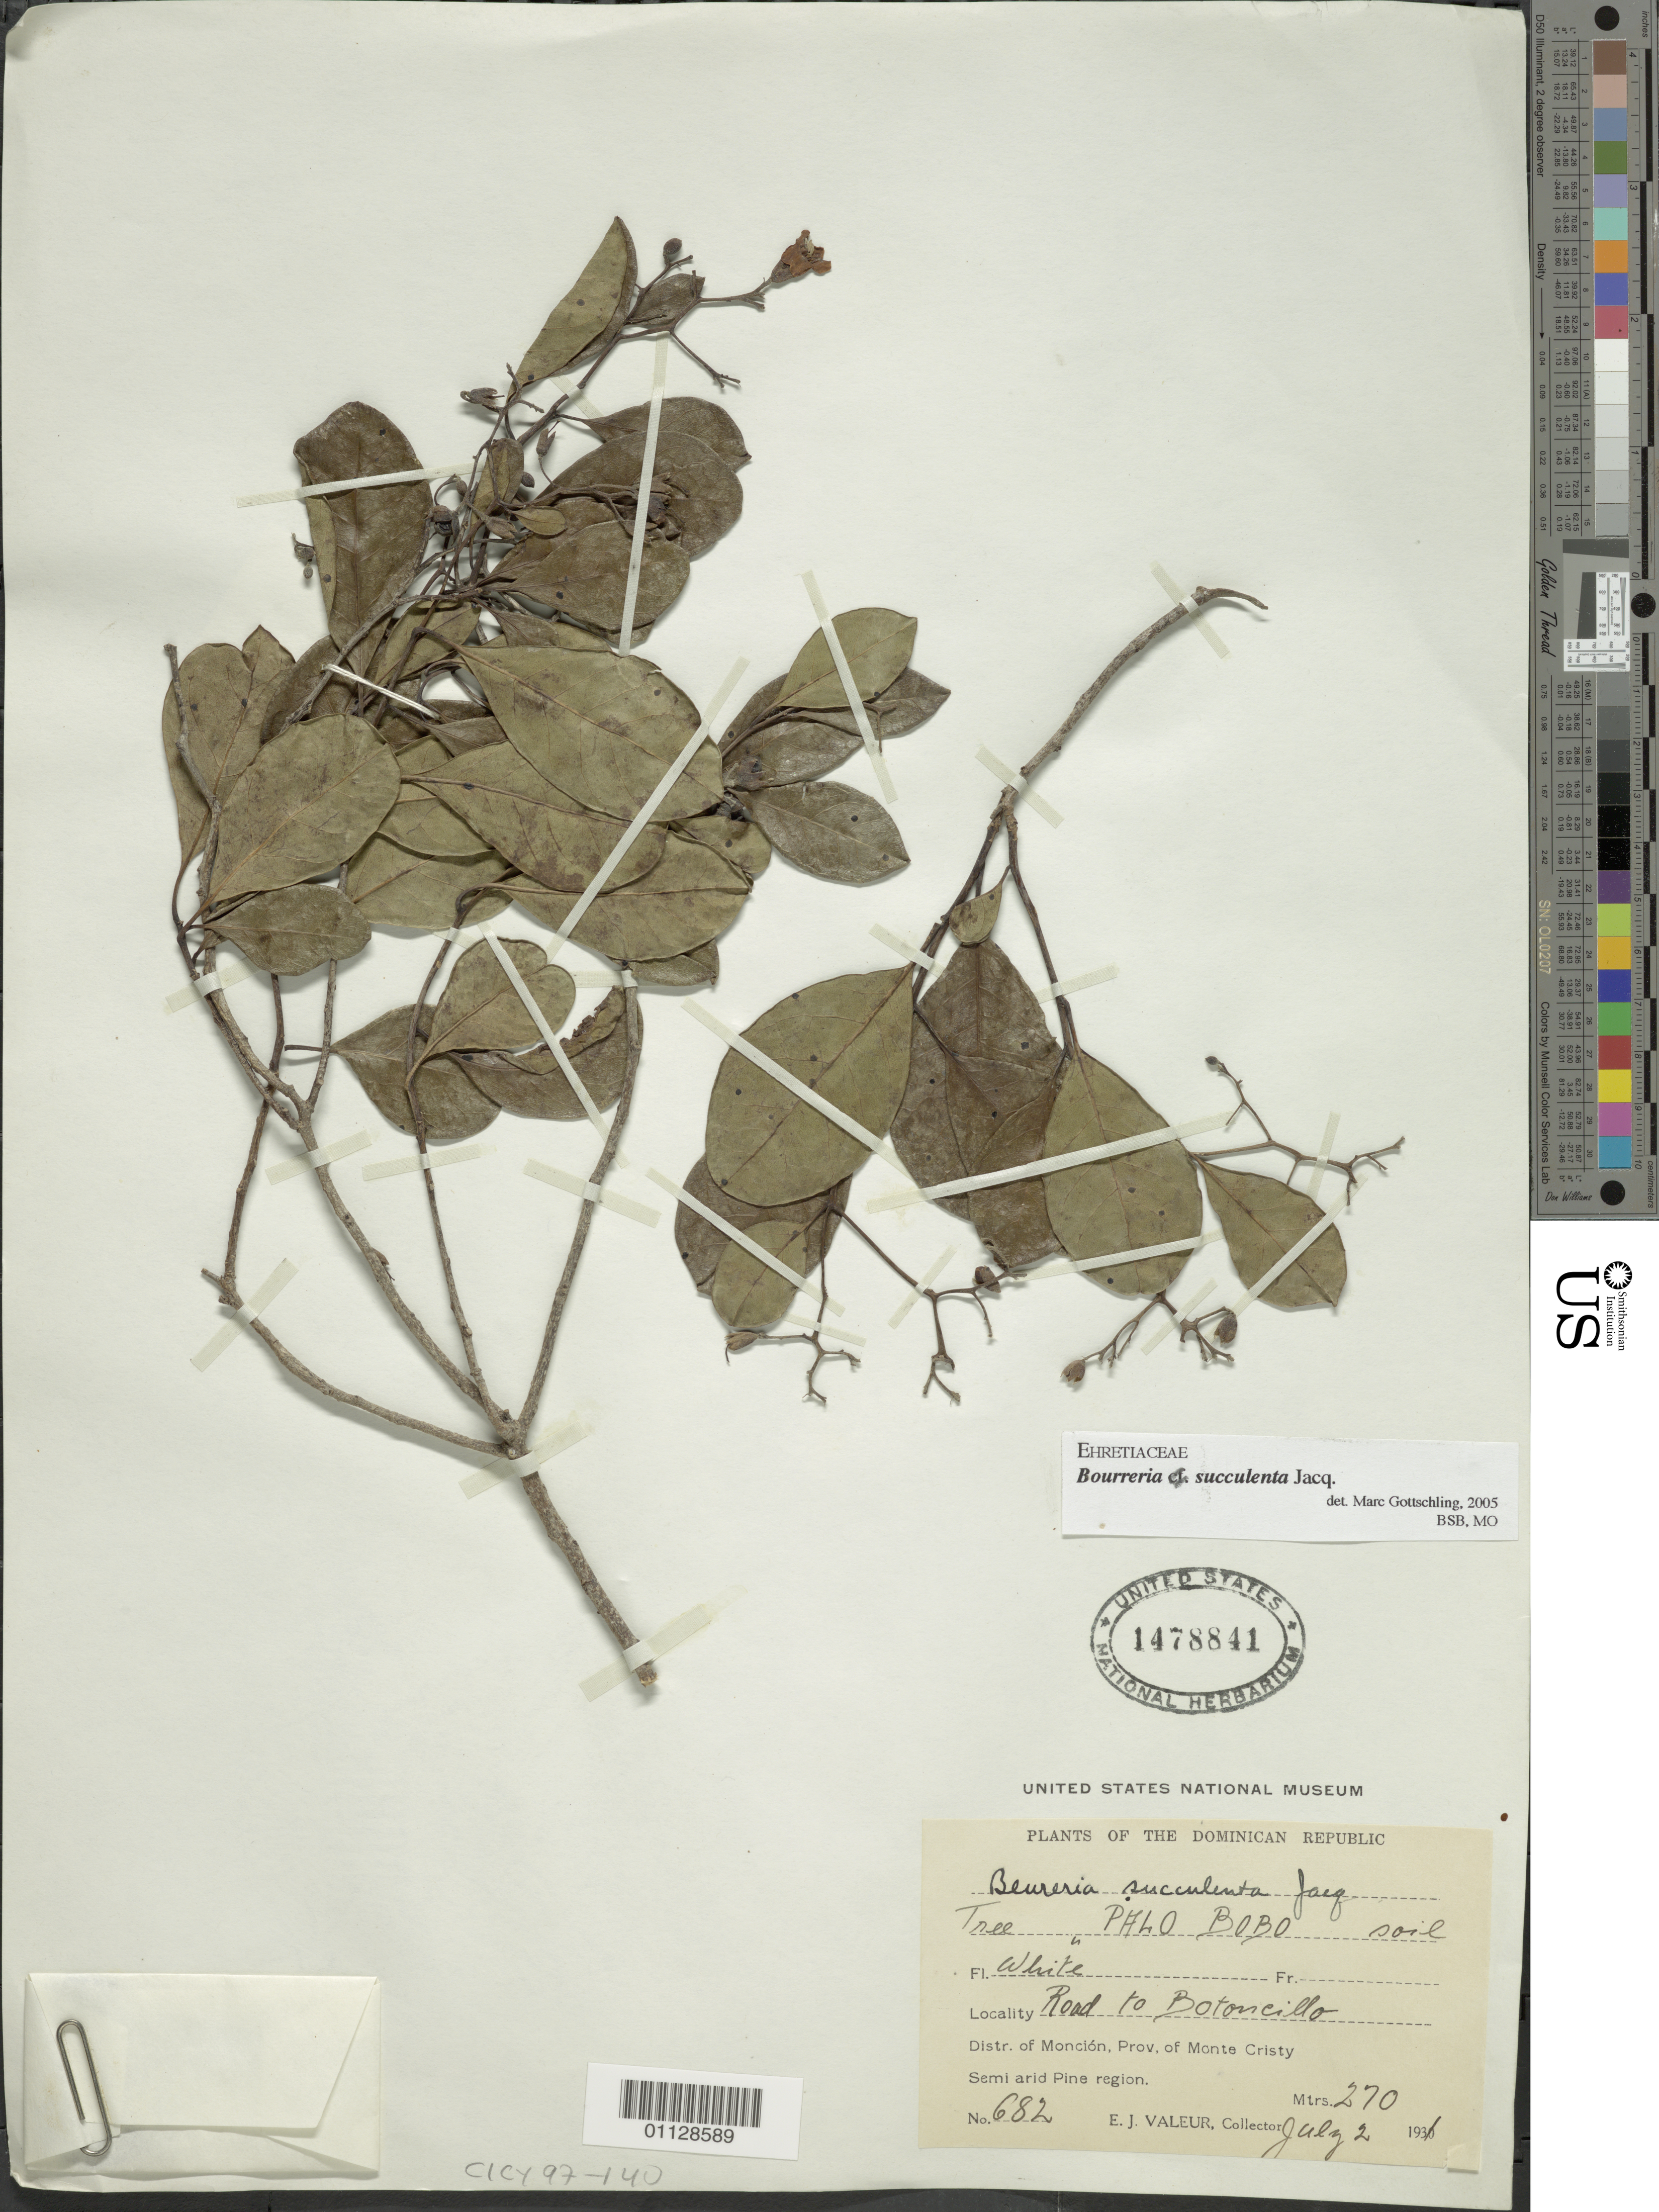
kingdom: Plantae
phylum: Tracheophyta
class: Magnoliopsida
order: Boraginales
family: Ehretiaceae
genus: Bourreria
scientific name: Bourreria succulenta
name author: Jacq.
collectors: E. Valeur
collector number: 682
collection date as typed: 02 Jul 1931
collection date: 1931-07-02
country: Dominican Republic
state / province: Monte Cristi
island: Hispaniola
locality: Distr. of Monción: Road to Botoncillo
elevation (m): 270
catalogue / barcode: US 1478841